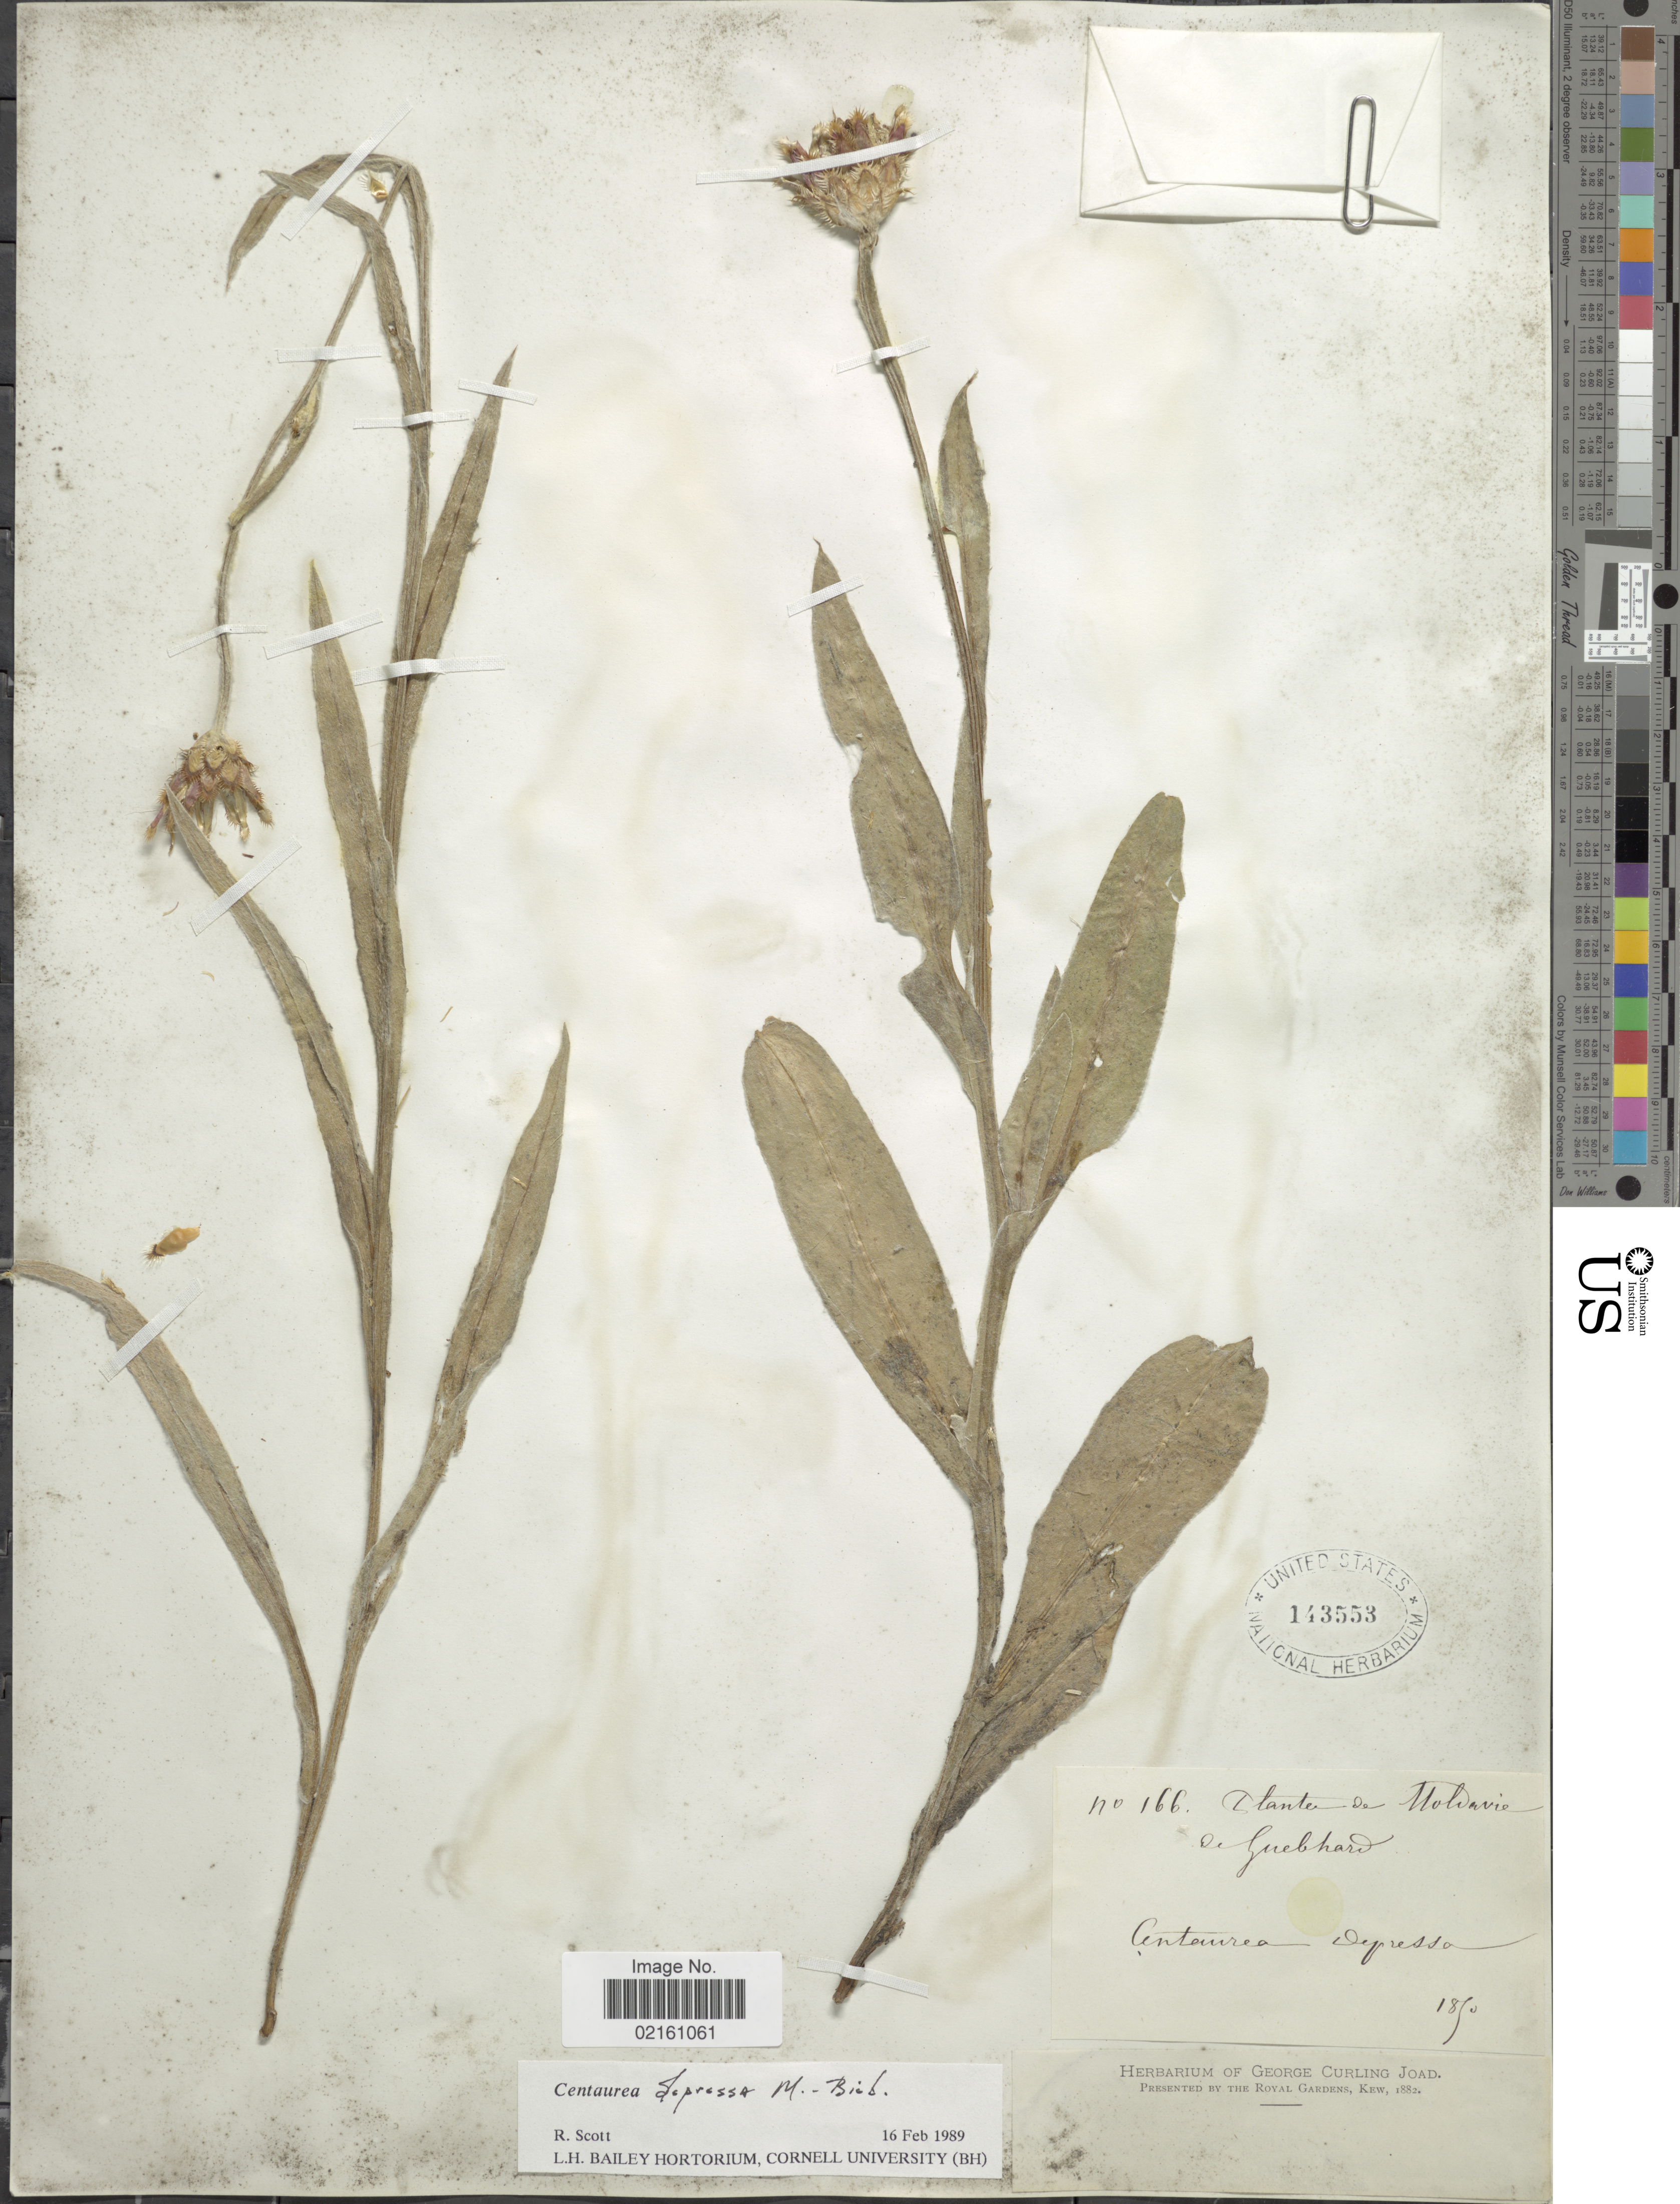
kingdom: Plantae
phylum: Tracheophyta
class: Magnoliopsida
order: Asterales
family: Asteraceae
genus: Centaurea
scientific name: Centaurea depressa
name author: M. Bieb.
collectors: ex herb. George Curling Joad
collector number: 166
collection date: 1850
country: Moldova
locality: Stanta Moldavie de Guebhard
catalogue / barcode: US 143553